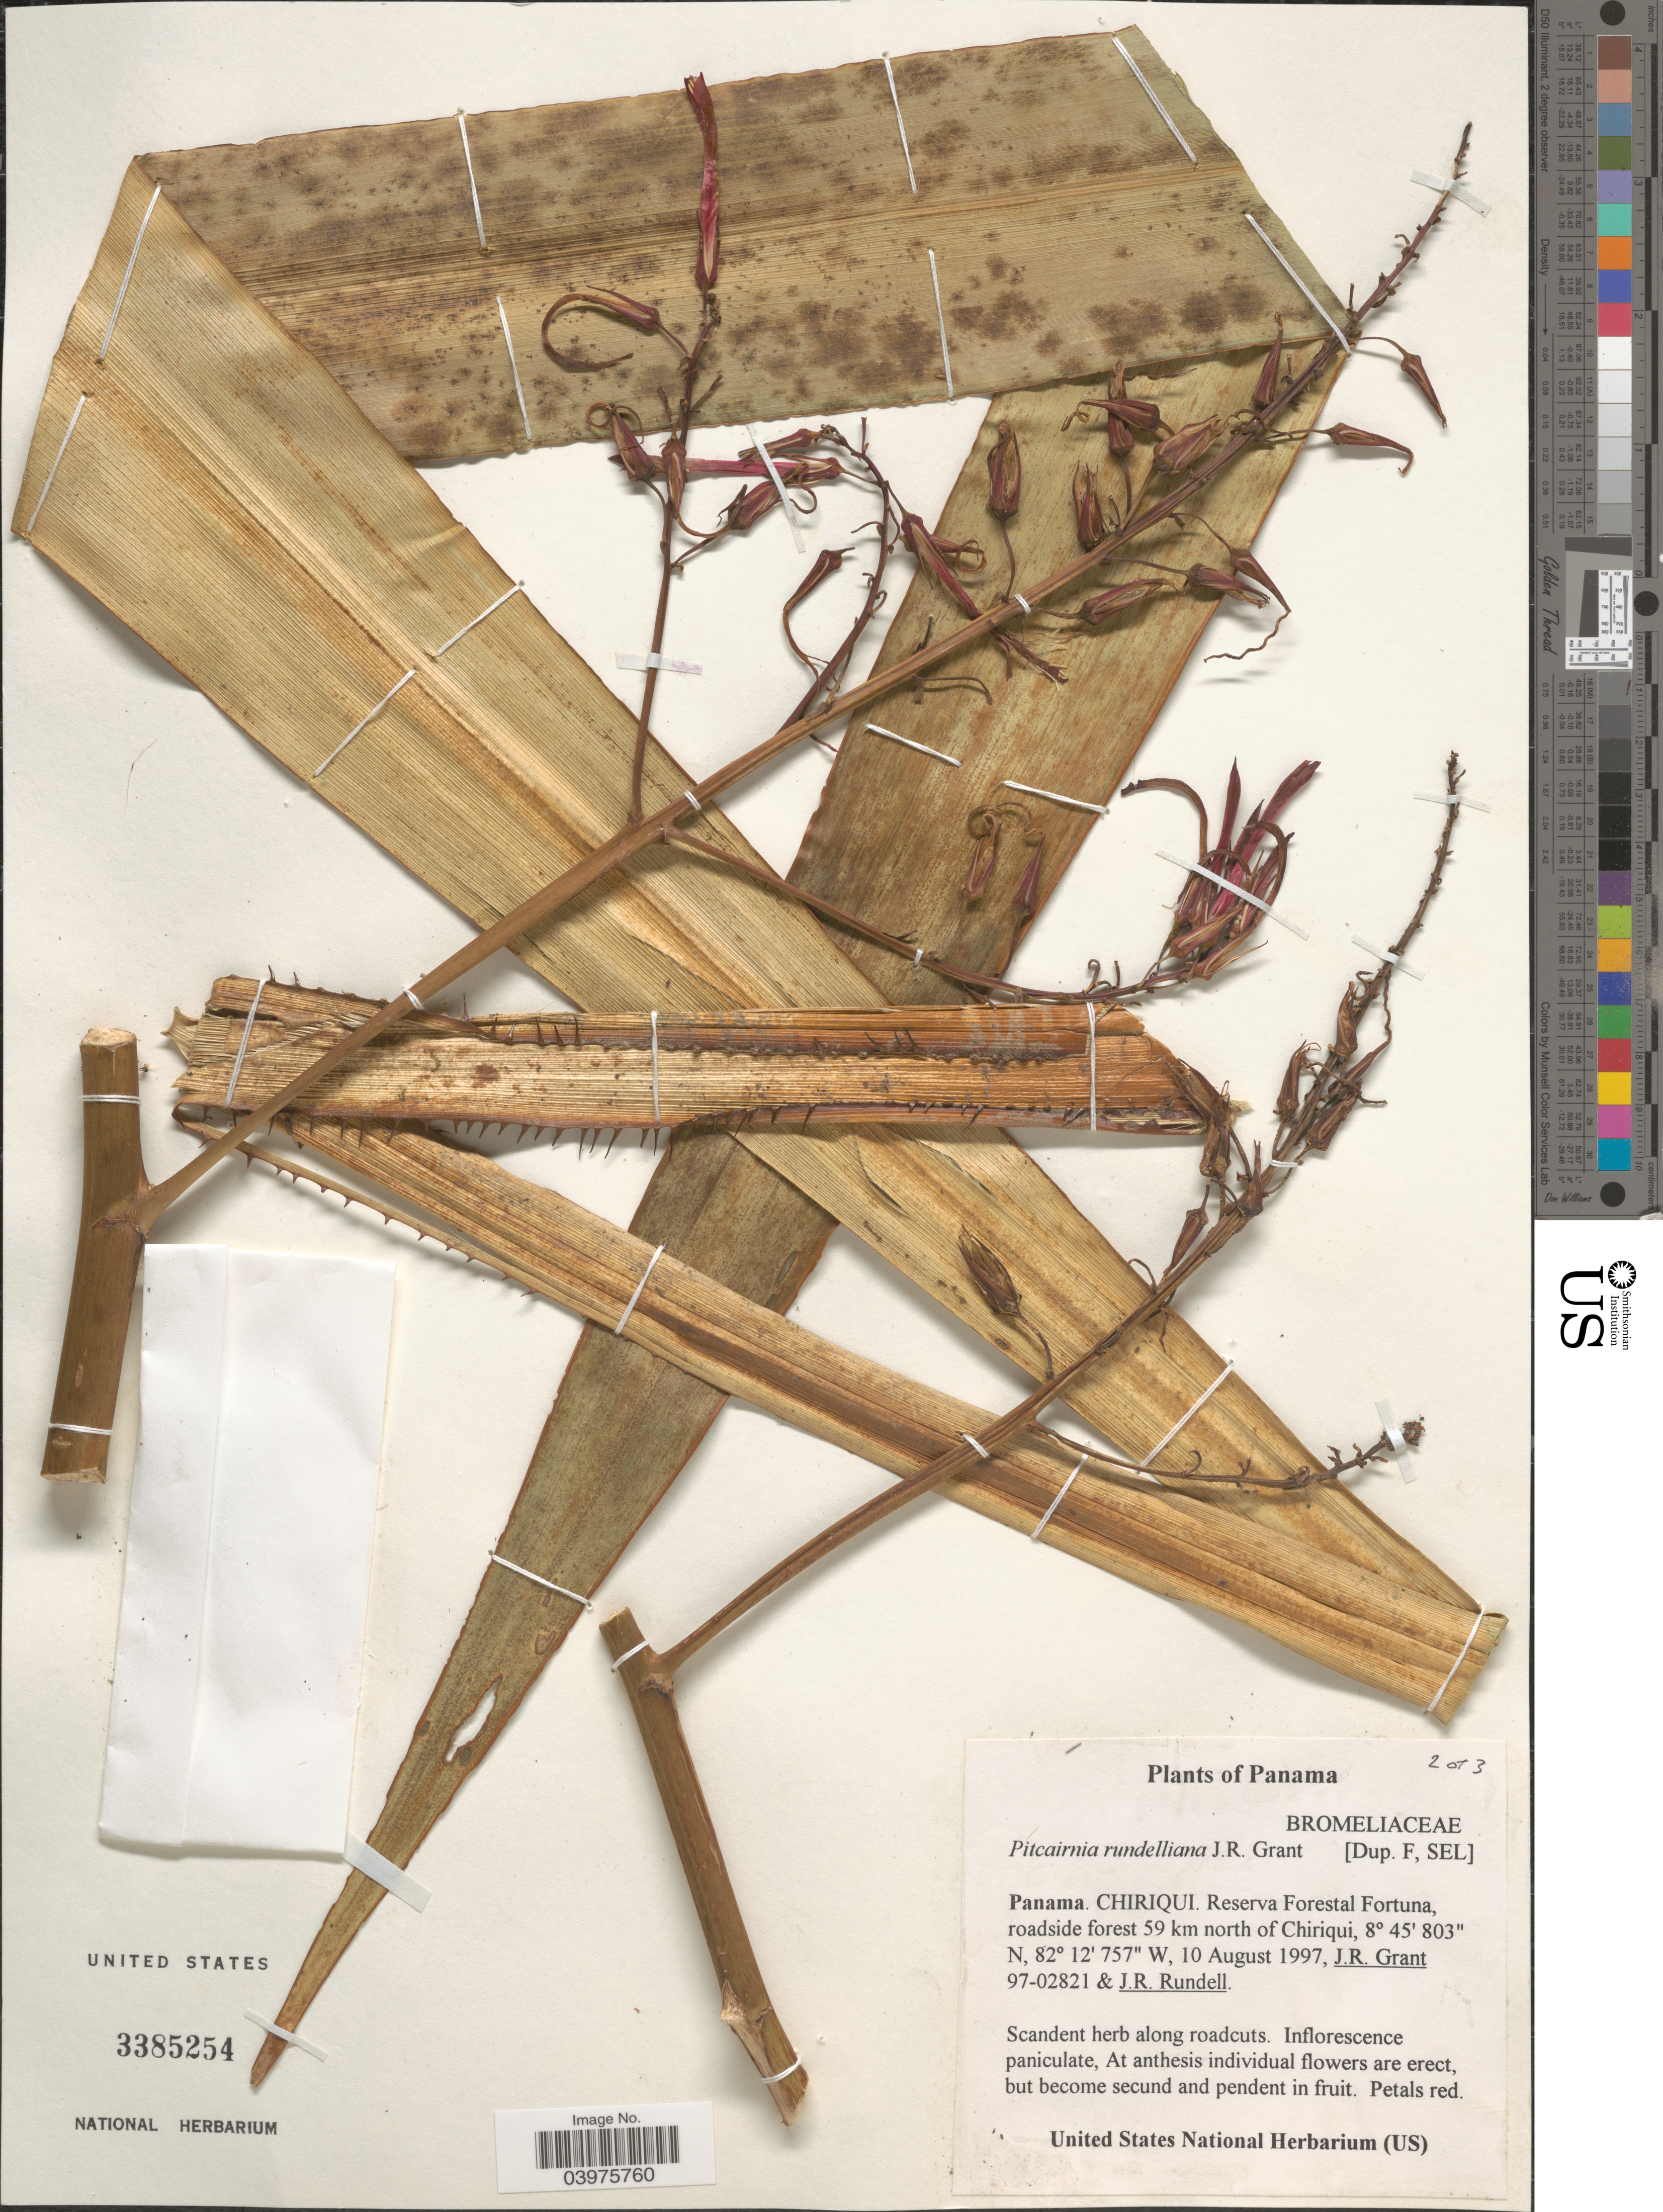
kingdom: Plantae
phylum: Tracheophyta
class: Liliopsida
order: Poales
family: Bromeliaceae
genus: Pitcairnia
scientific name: Pitcairnia rundelliana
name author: J.R. Grant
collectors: J. Grant & J. R. Rundell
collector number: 97-02821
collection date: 1997-08-10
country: Panama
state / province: Chiriqui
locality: Reserva Forestal Fortuna, roadside forest 59 km north of Chiriqui.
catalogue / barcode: US 3385254